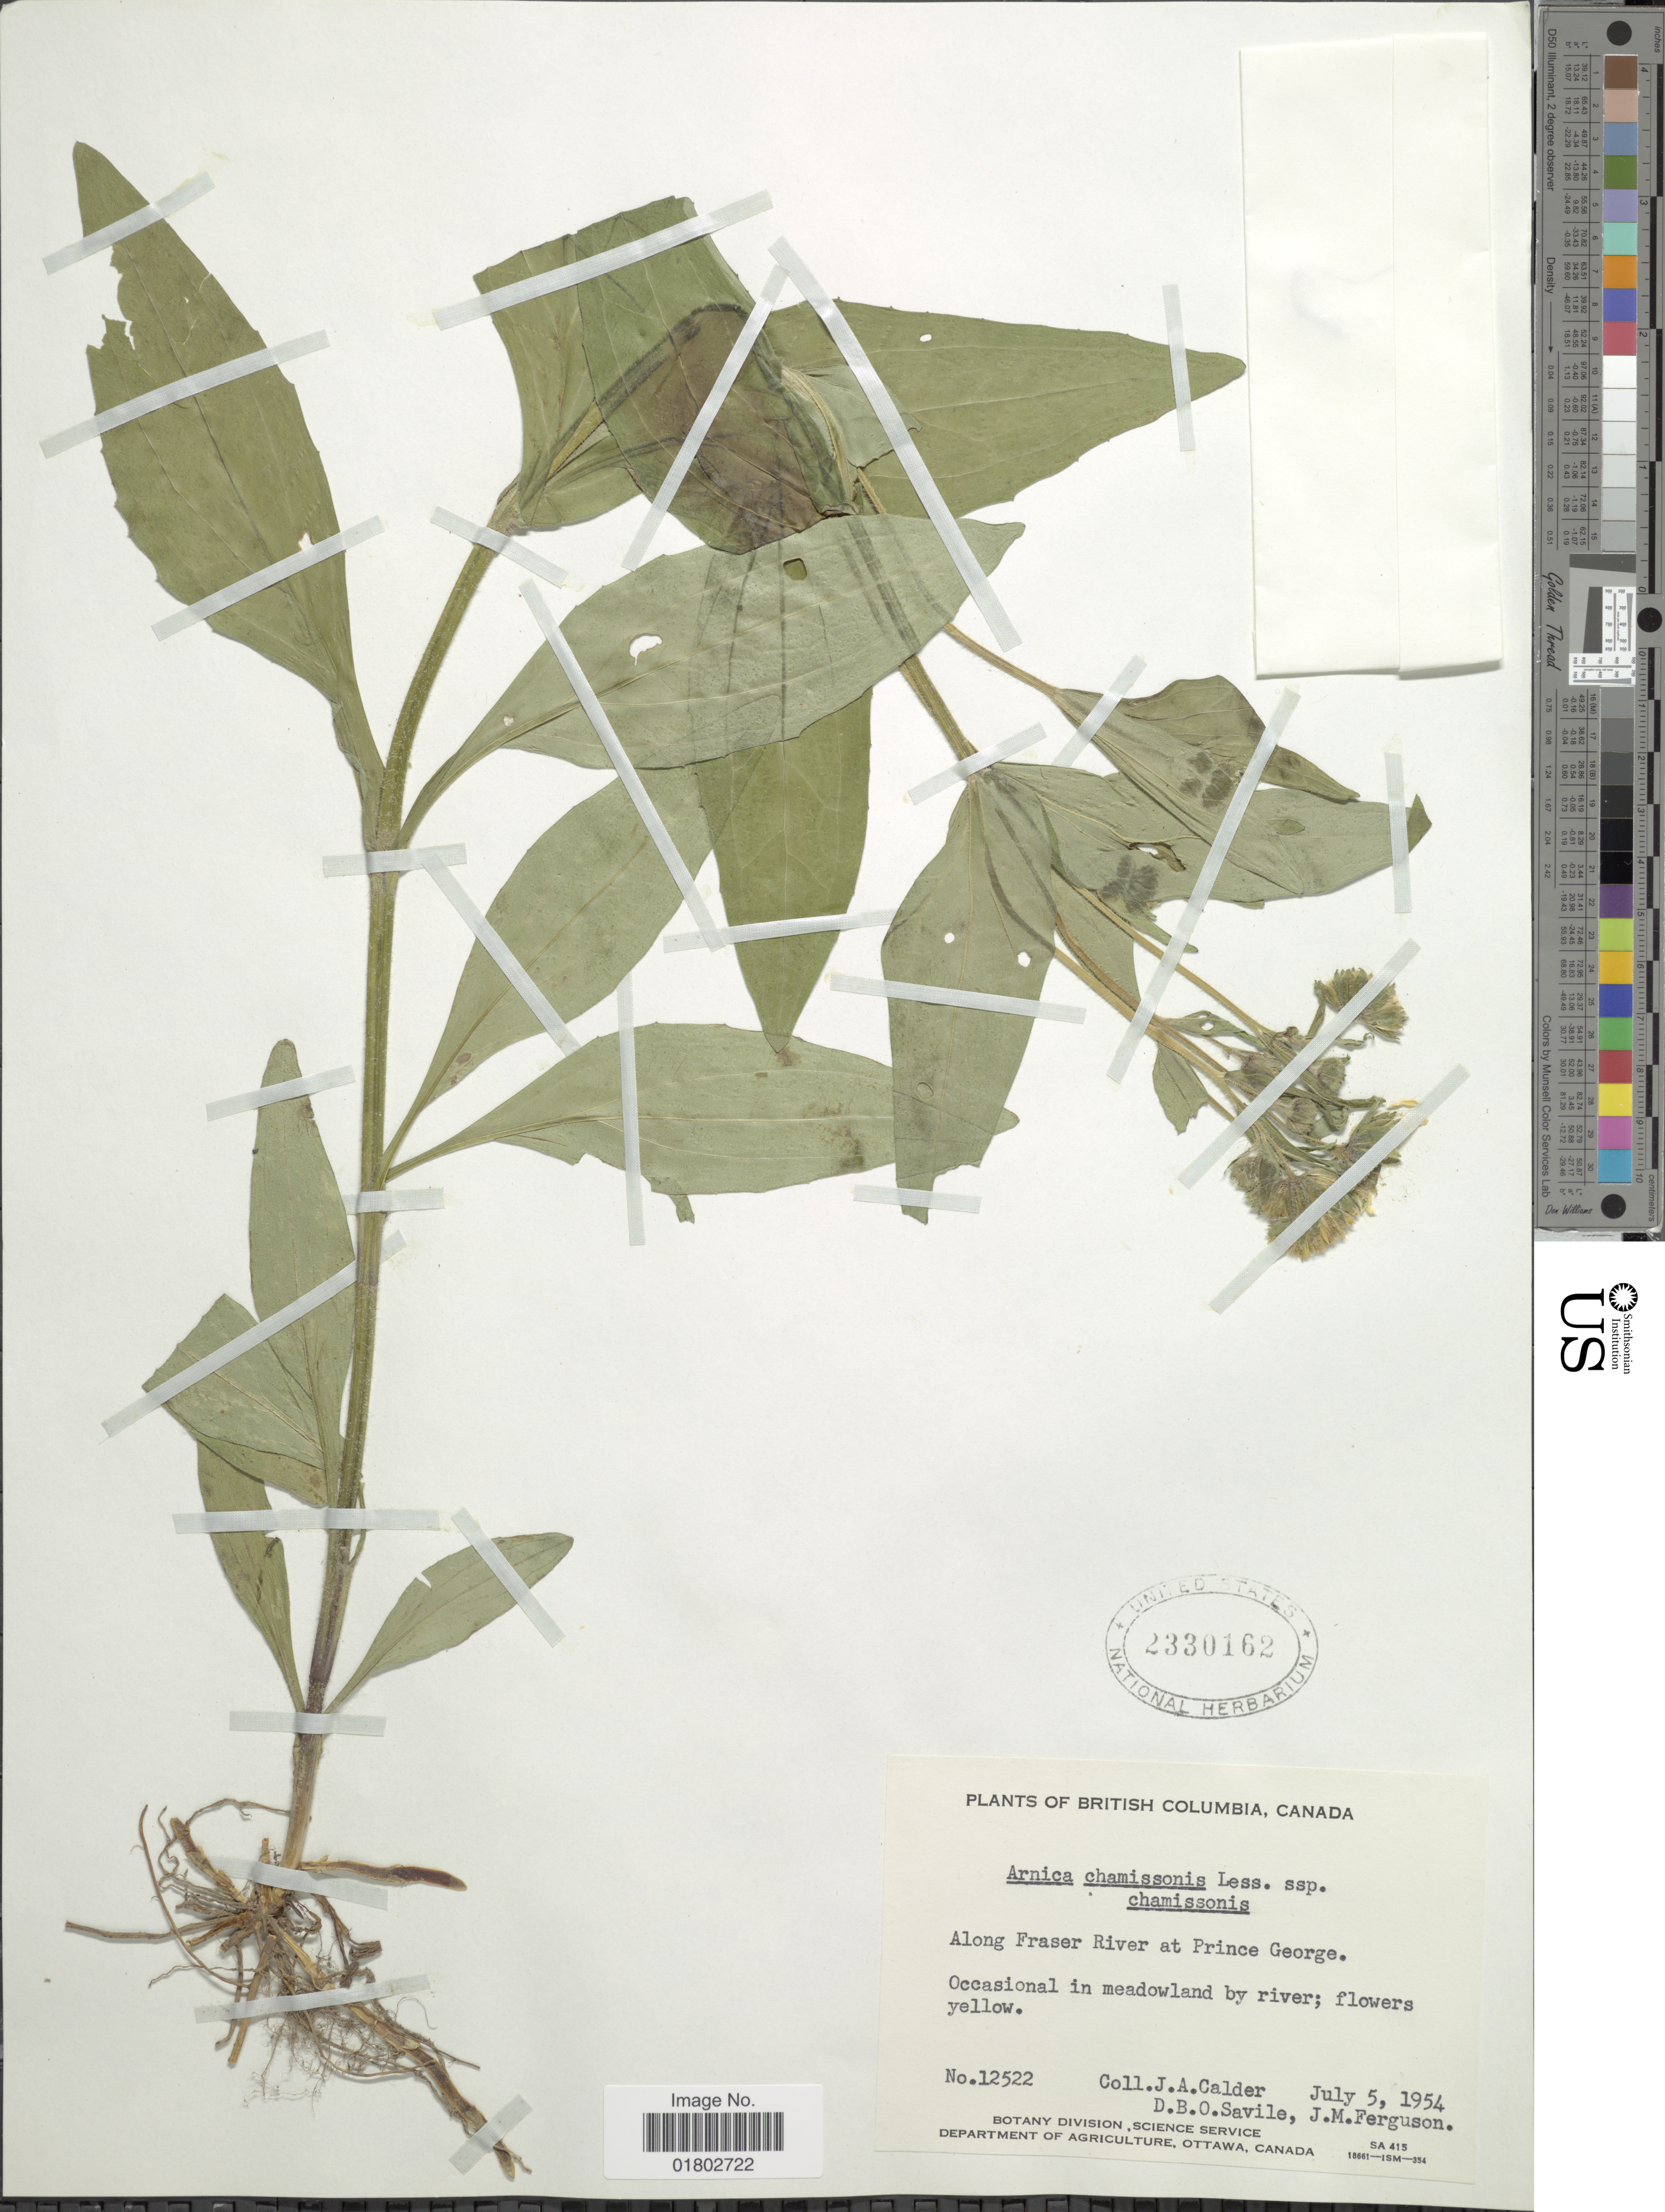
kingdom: Plantae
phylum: Tracheophyta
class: Magnoliopsida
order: Asterales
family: Asteraceae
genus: Arnica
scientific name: Arnica chamissonis subsp. genuina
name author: Maguire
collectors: J. A. Calder, D. Savile & J. M. Ferguson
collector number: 12522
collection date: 1954-07-05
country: Canada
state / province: British Columbia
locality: Along Fraser River at Prince George, Occasional in meadowland by river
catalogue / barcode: US 2330162